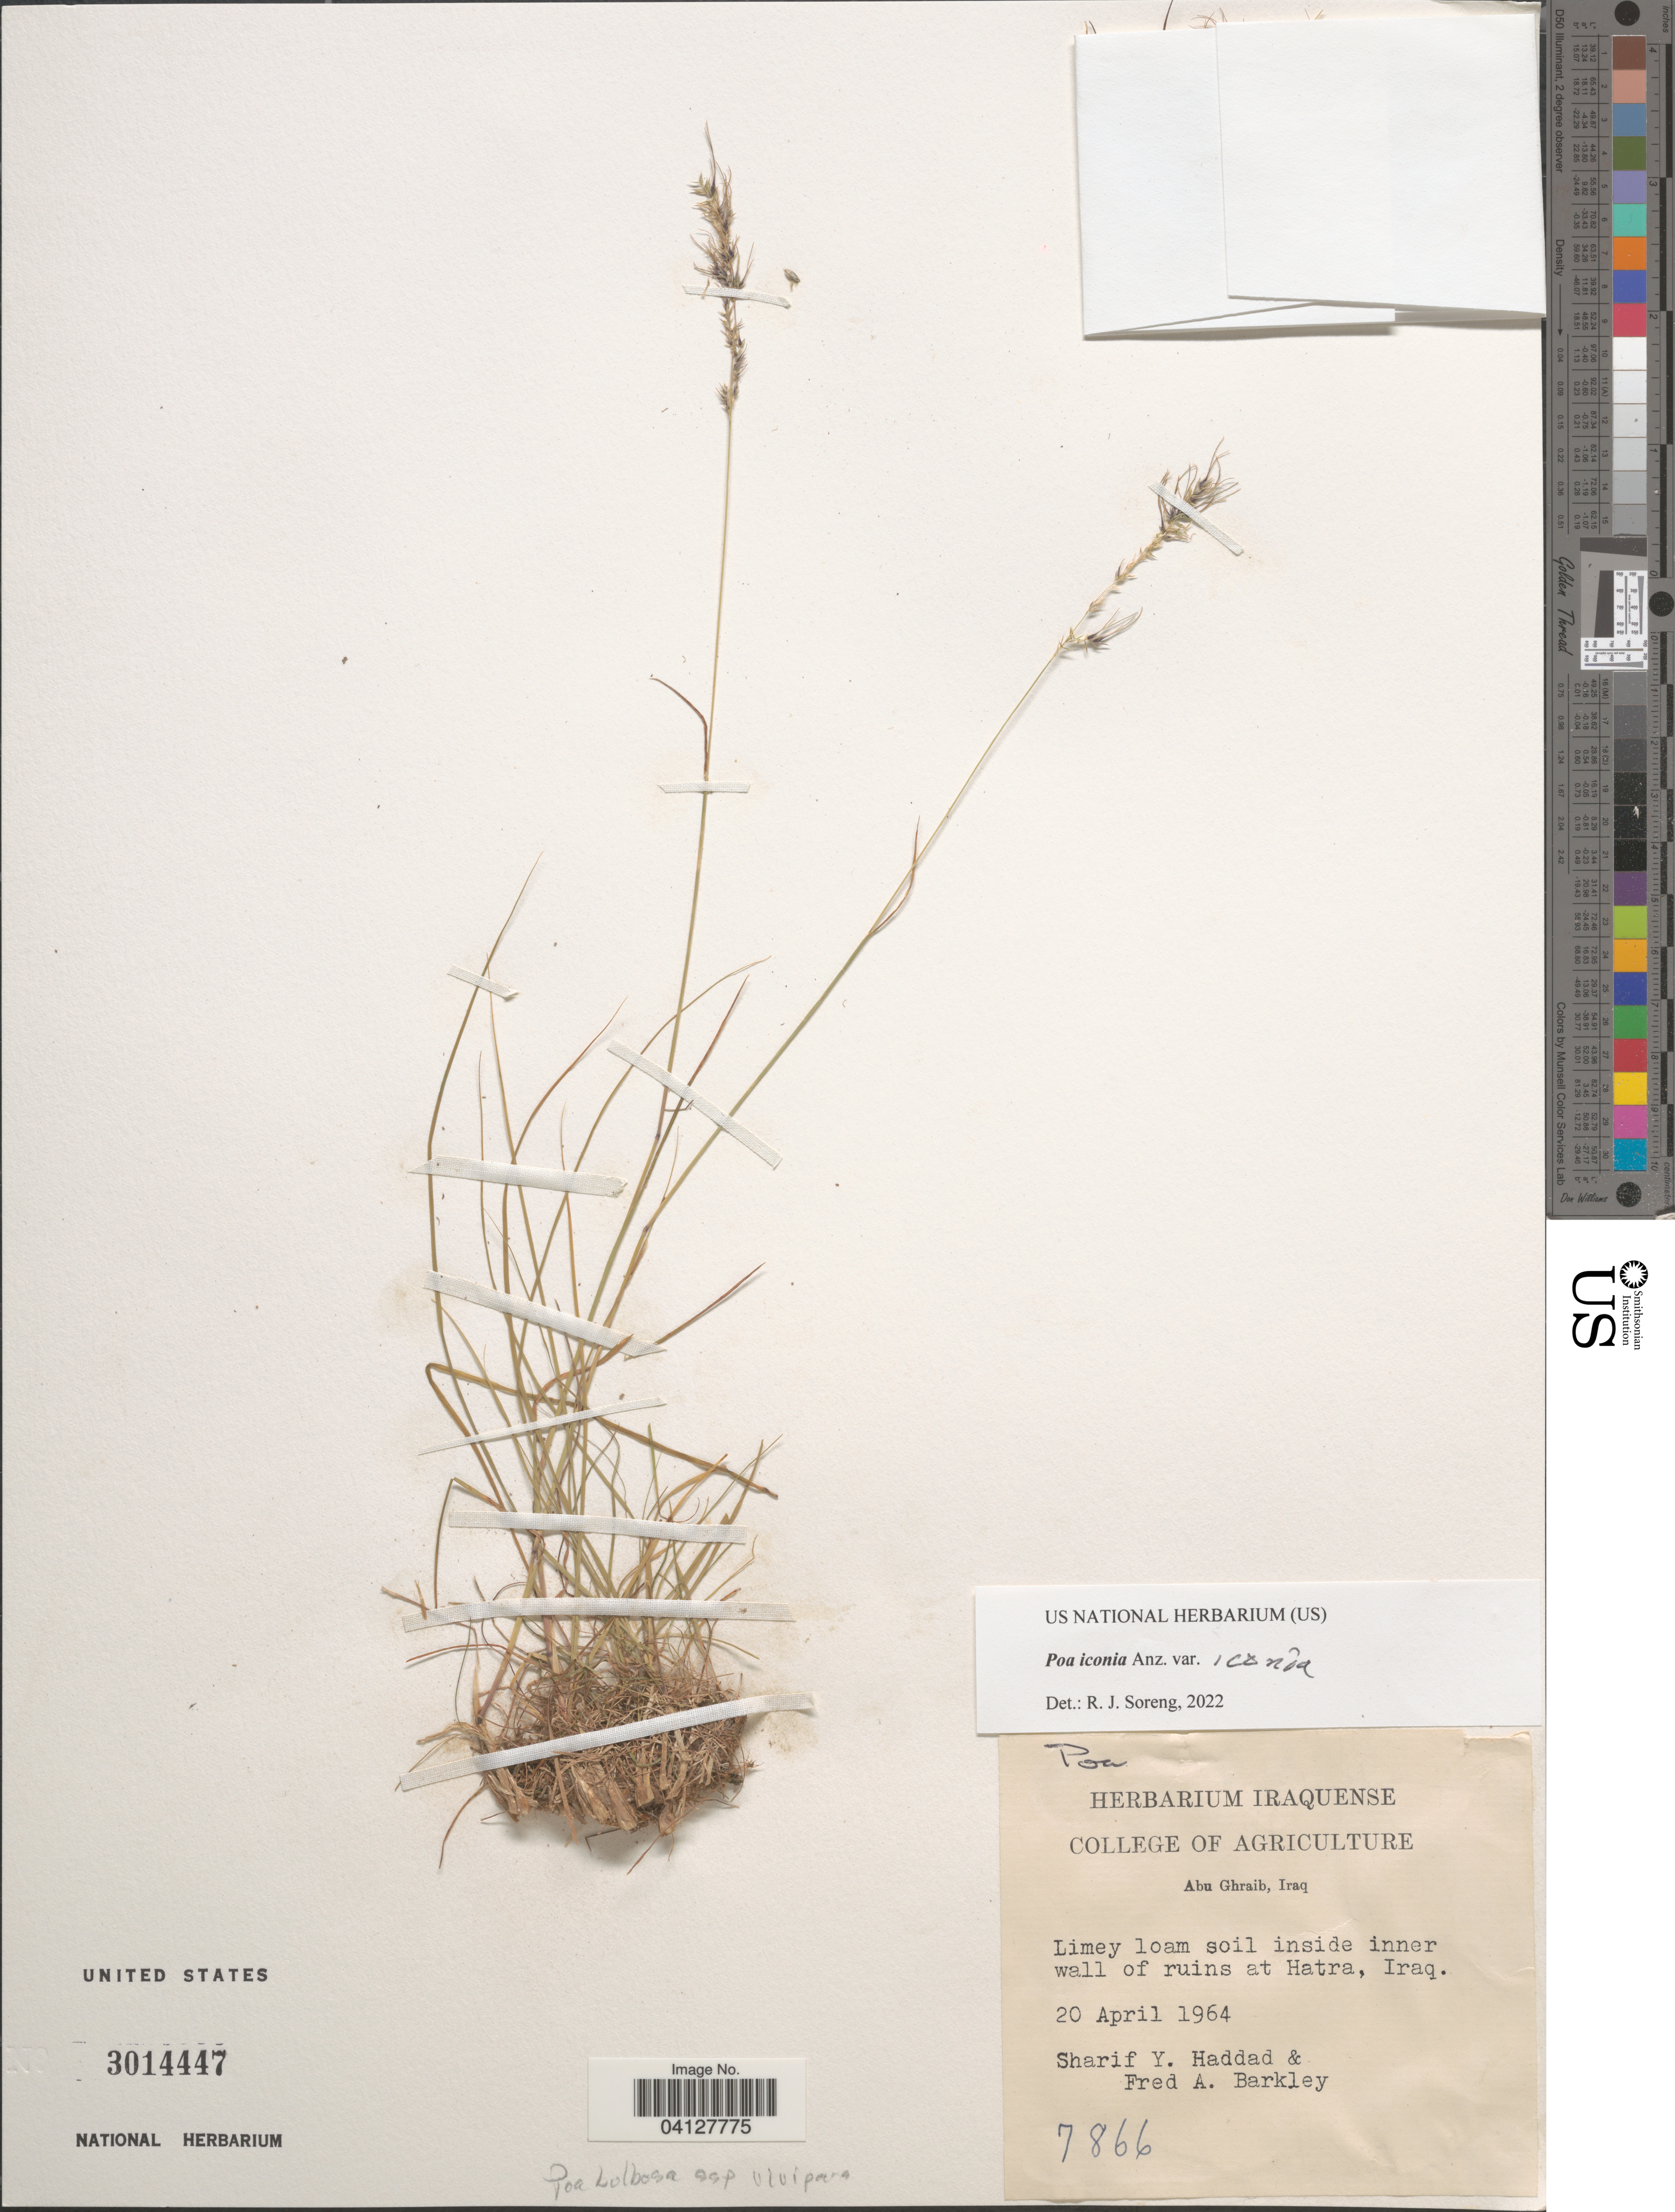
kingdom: Plantae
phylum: Tracheophyta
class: Liliopsida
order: Poales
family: Poaceae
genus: Poa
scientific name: Poa iconia var. iconia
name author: Azn.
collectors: S. Haddad & F. A. Barkley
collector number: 7866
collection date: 1964-04-20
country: Iraq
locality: Inside inner wall of ruins at Hatra.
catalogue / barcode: US 3014447